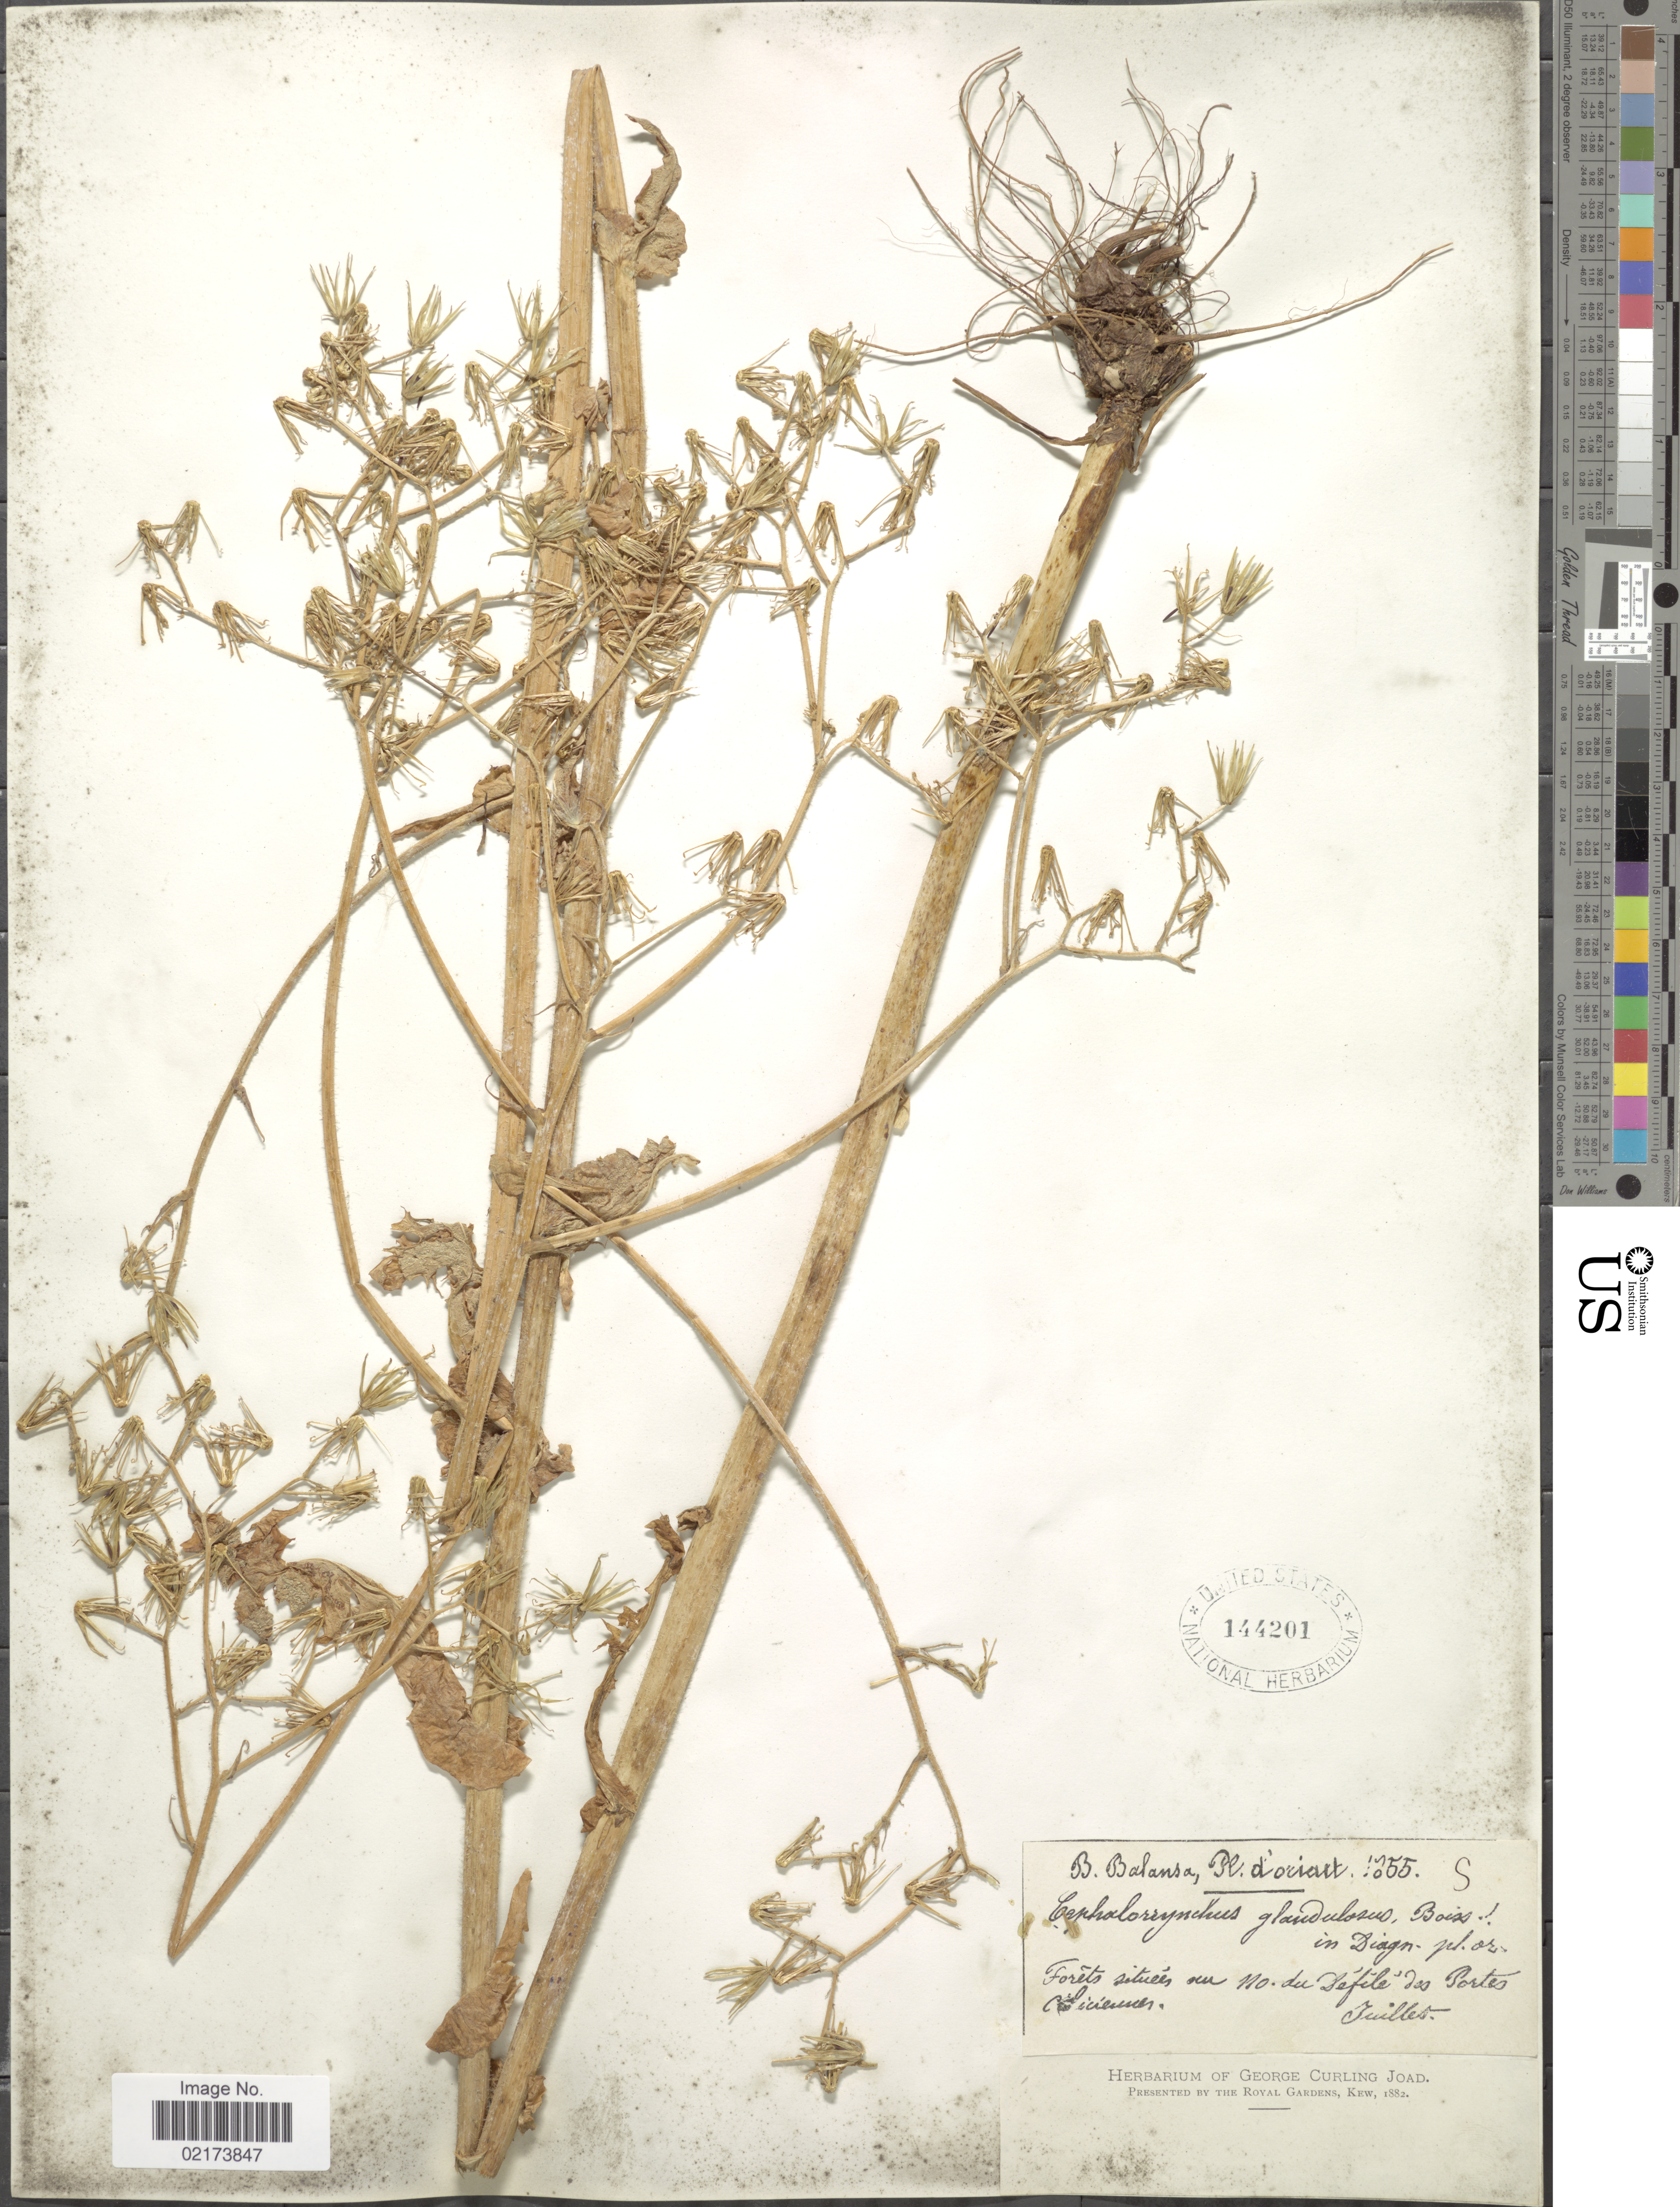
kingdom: Plantae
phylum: Tracheophyta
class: Magnoliopsida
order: Asterales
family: Asteraceae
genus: Lactuca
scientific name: Lactuca hispida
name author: DC.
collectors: B. Balansa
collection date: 1855-07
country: Turkey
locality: Orient,No. de Defile des Portes Ciliciennes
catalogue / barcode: US 144201